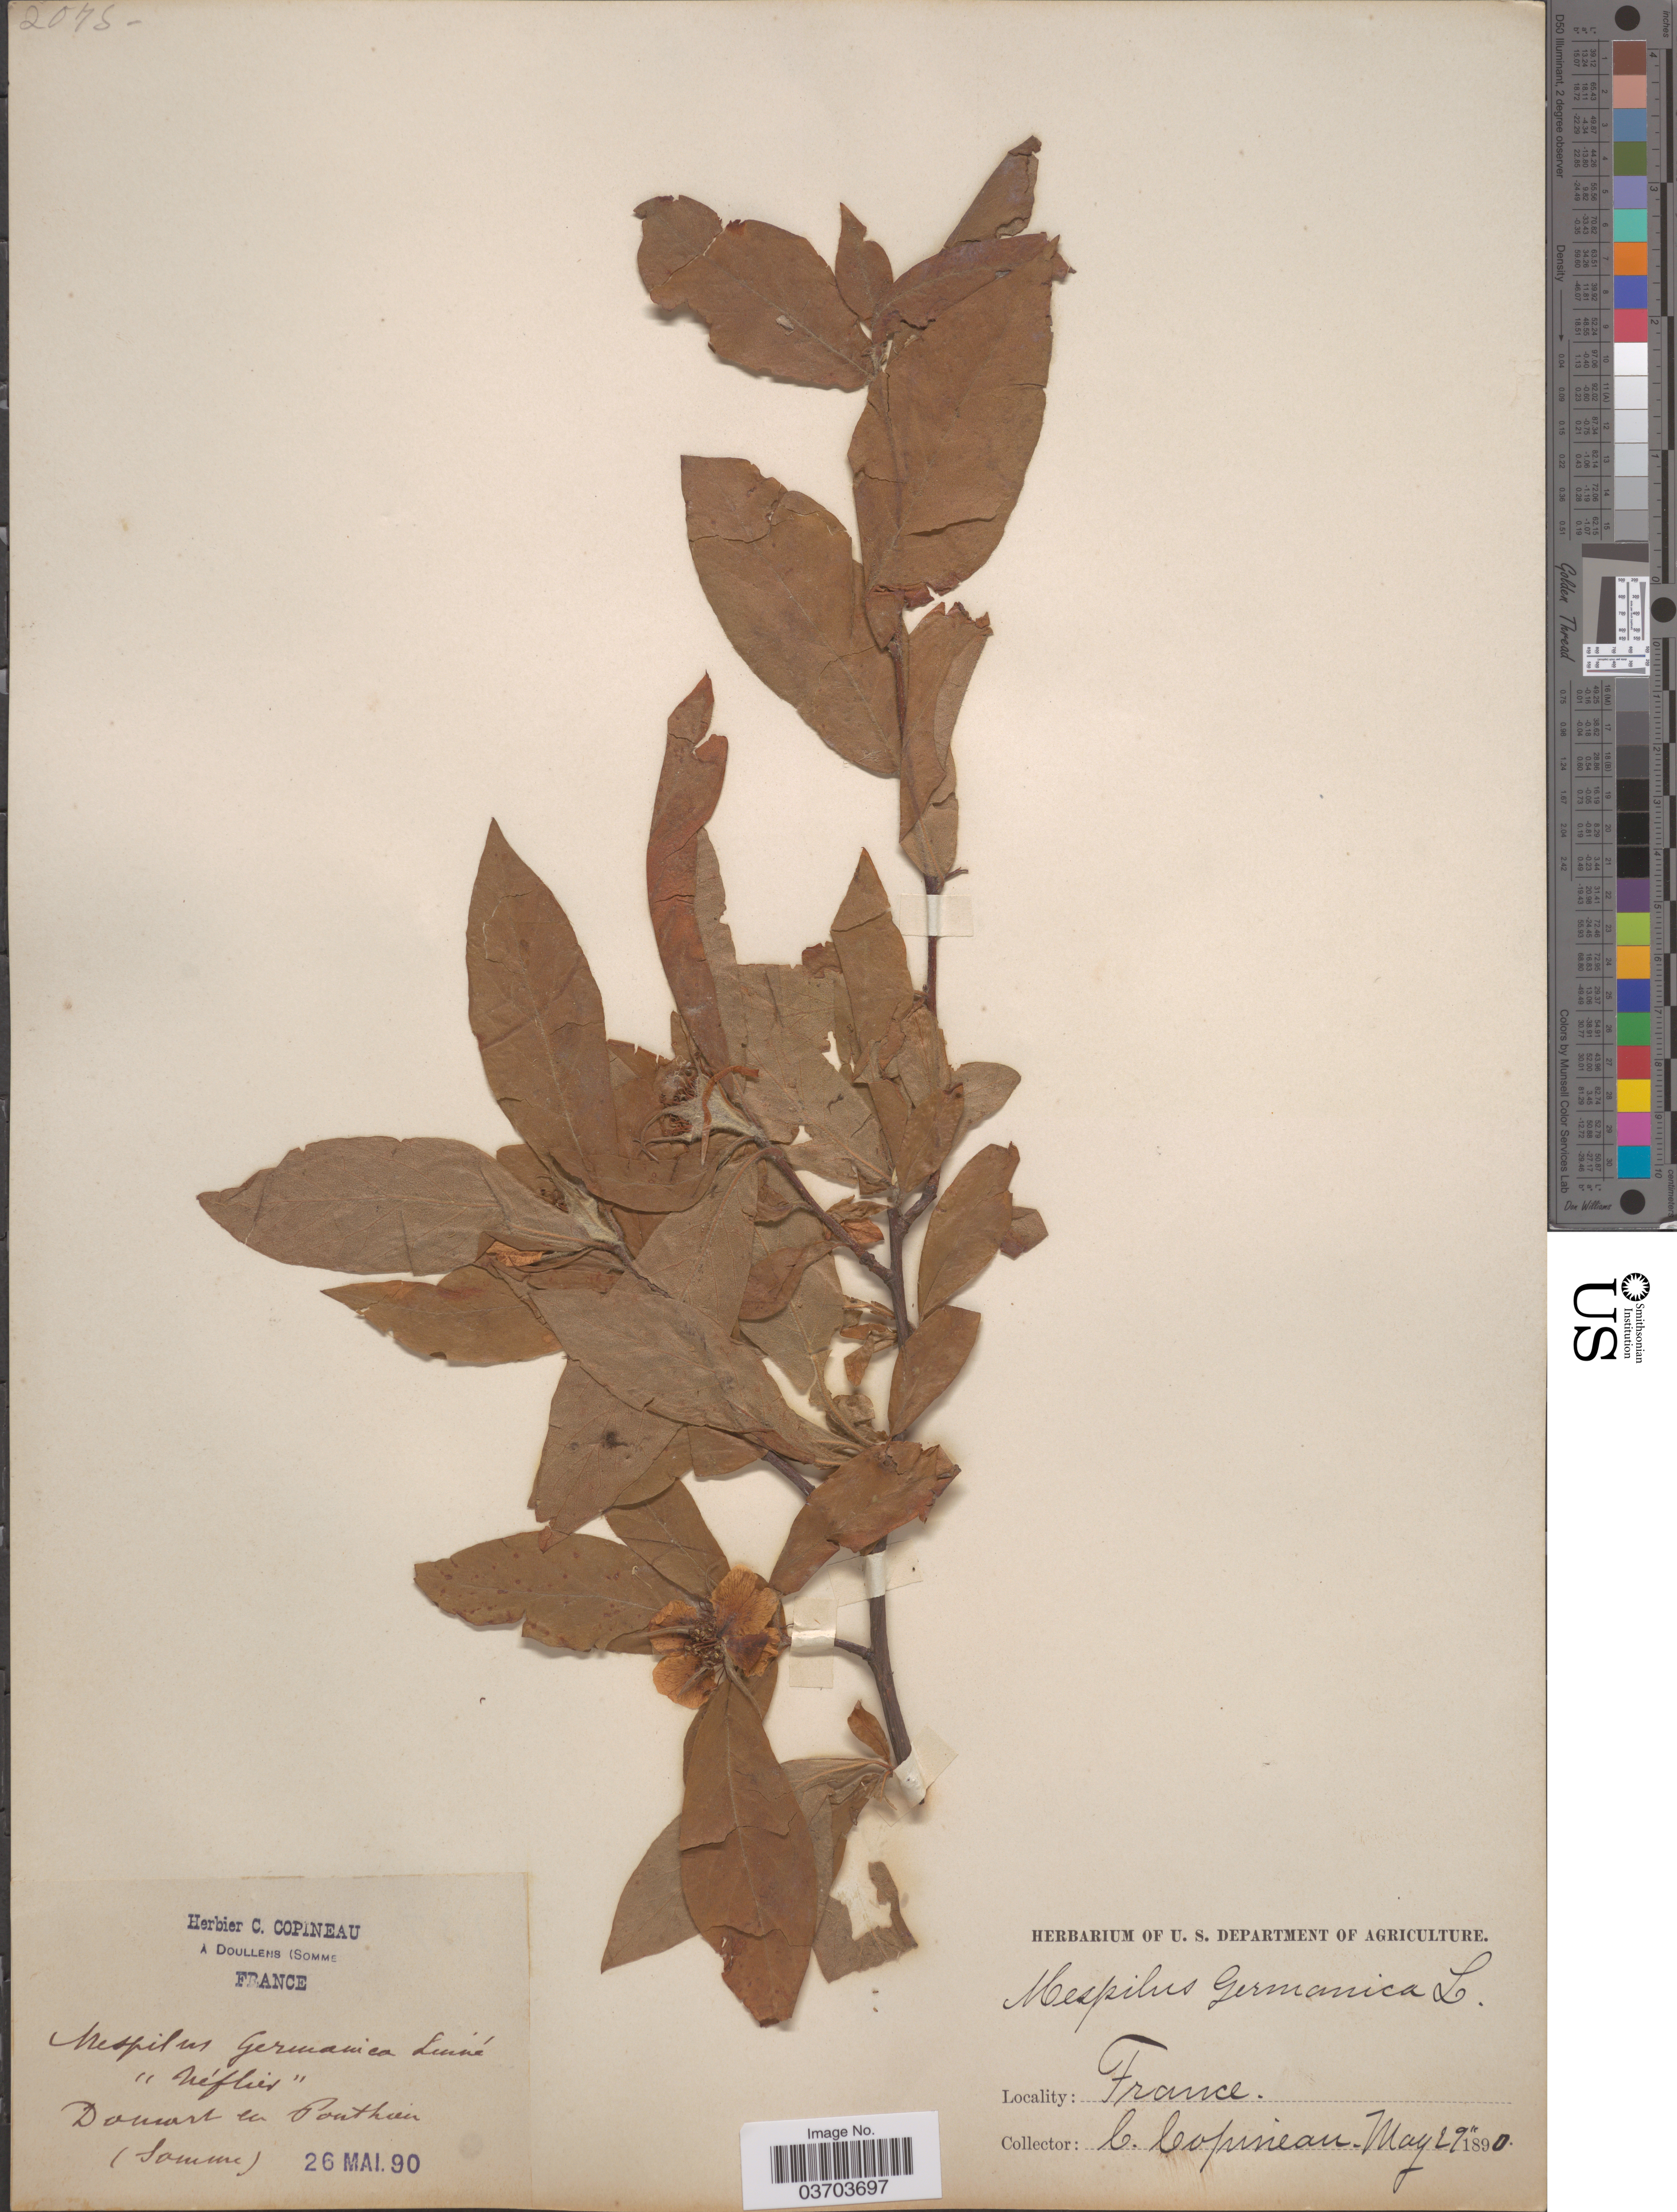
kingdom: Plantae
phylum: Tracheophyta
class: Magnoliopsida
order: Rosales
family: Rosaceae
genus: Crataegus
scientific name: Crataegus germanica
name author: (L.) Kuntze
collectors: C. Copineau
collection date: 1890-05-26/1890-05-29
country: France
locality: Domart en Pouthieu (Somme).